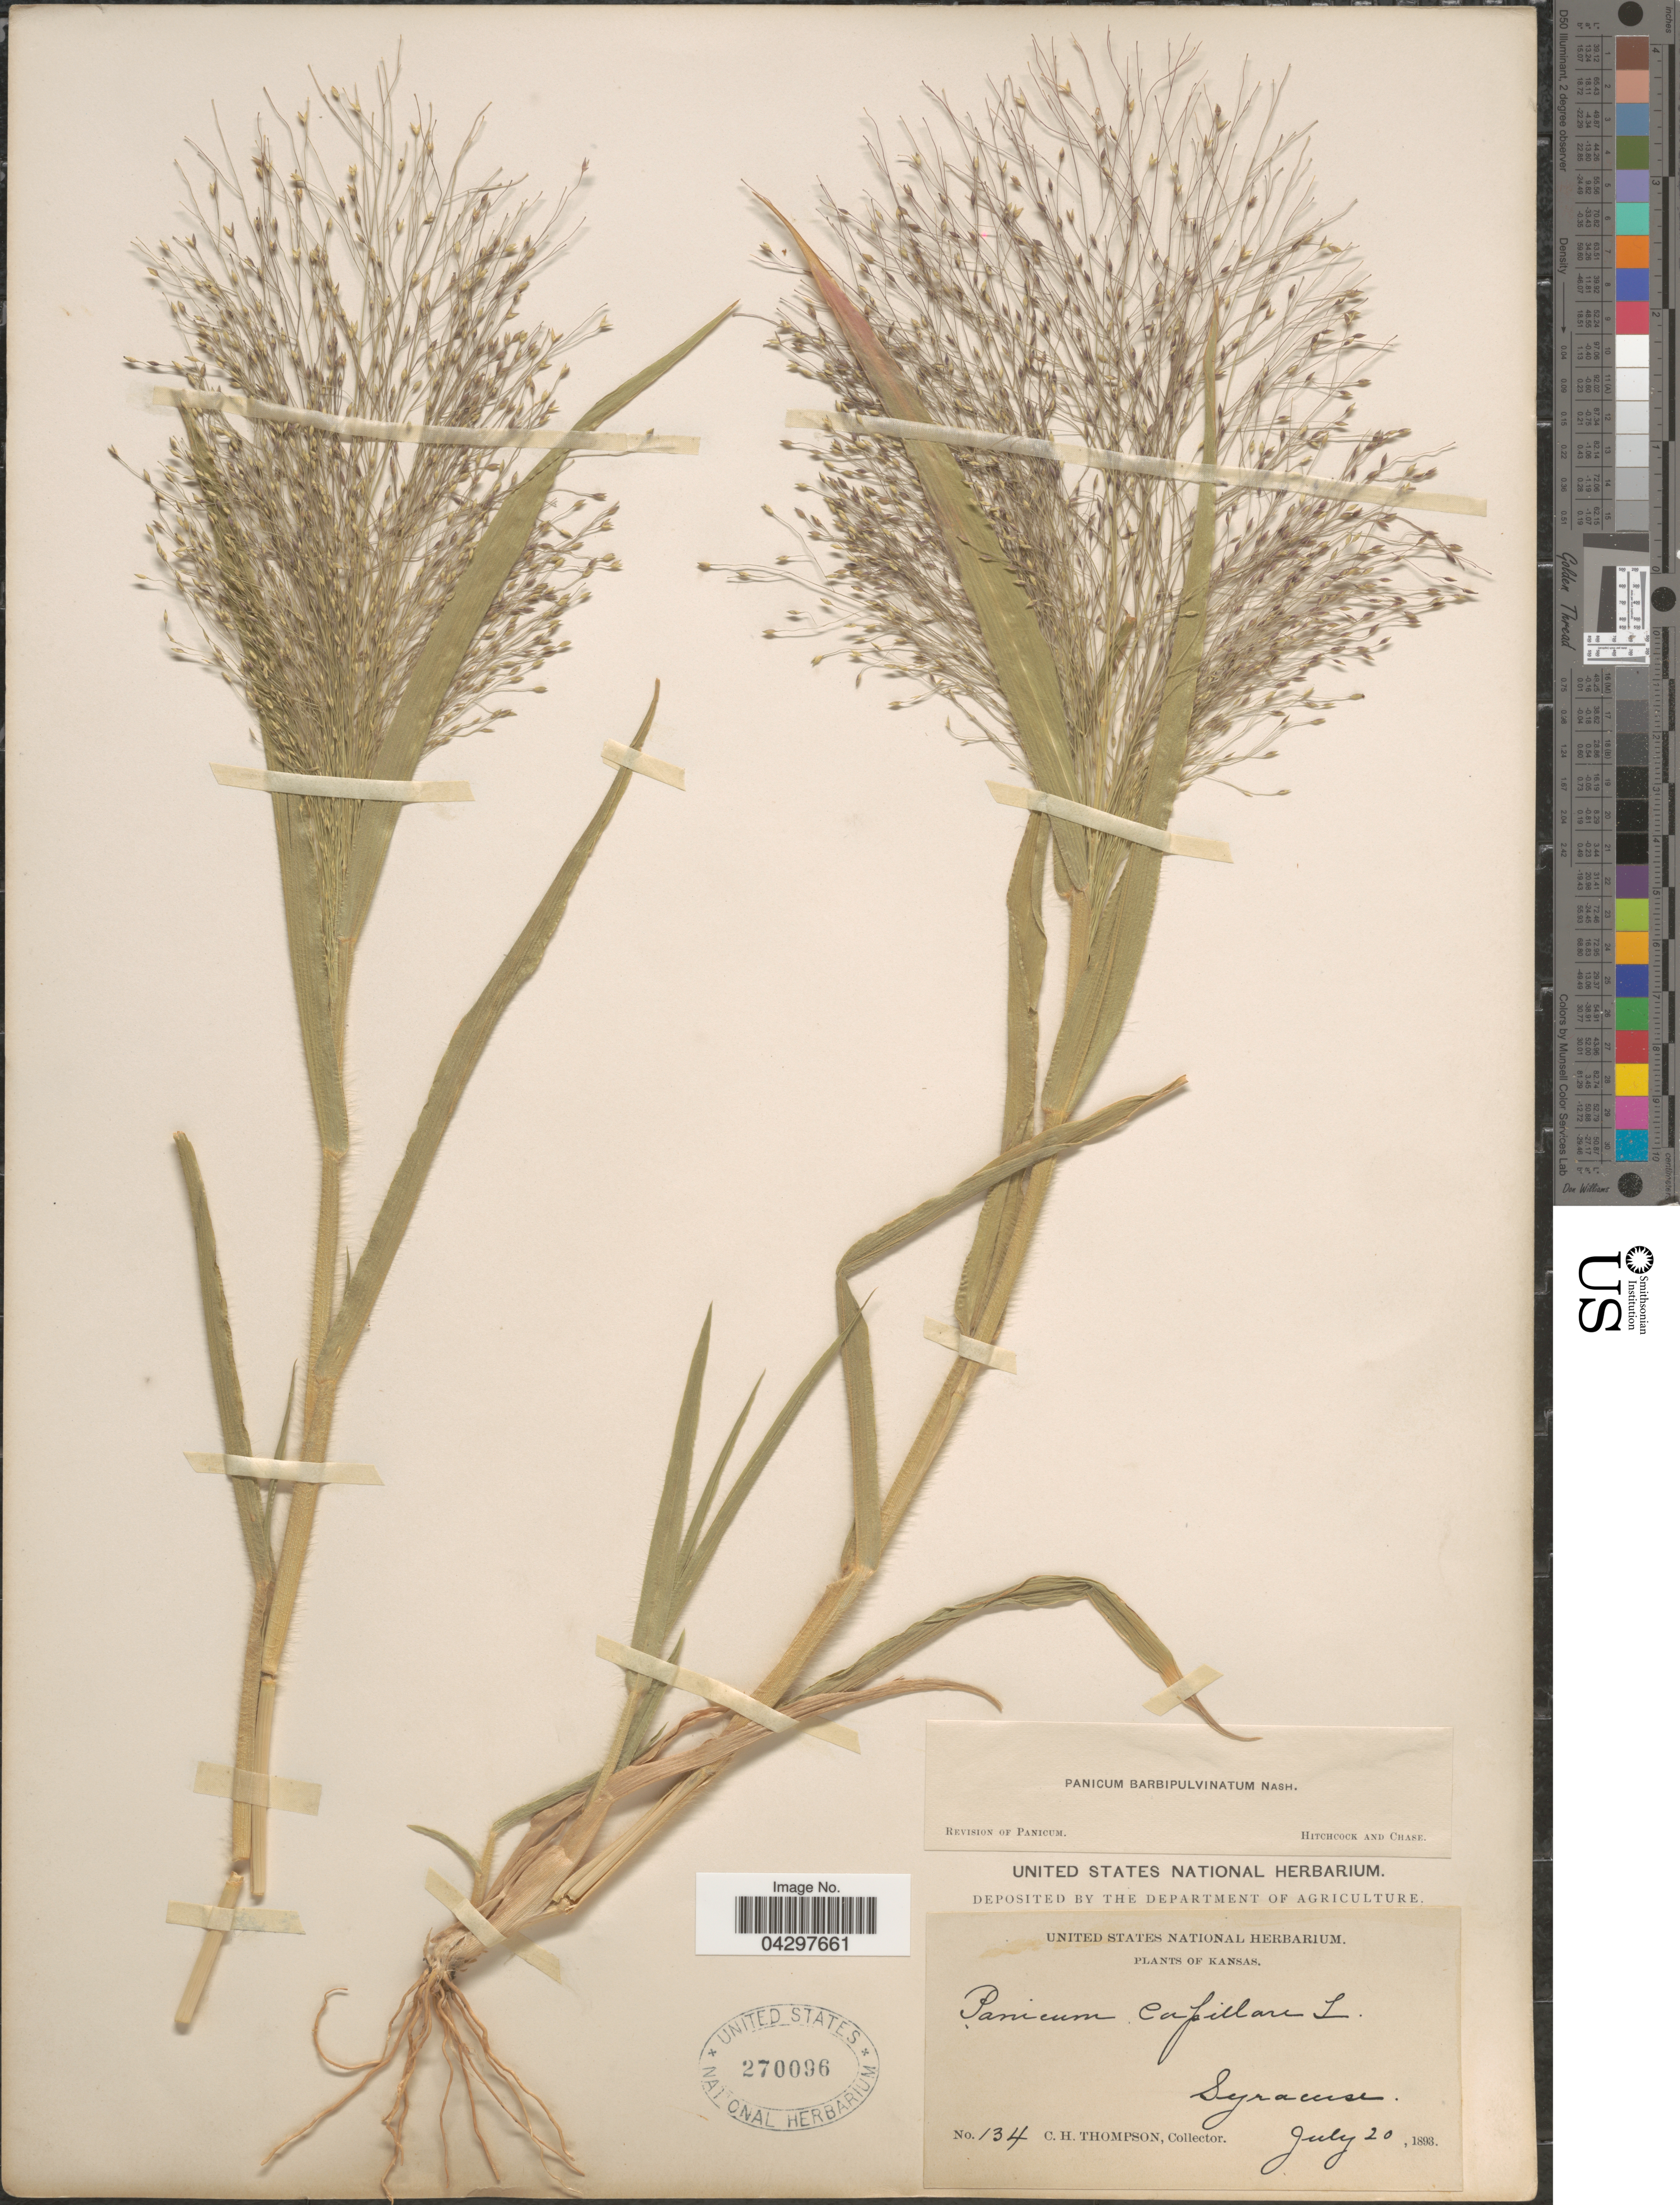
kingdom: Plantae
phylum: Tracheophyta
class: Liliopsida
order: Poales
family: Poaceae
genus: Panicum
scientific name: Panicum capillare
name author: L.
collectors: C. H. Thompson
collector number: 134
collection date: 1893-07-20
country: United States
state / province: Kansas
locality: Syracuse.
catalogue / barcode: US 270096